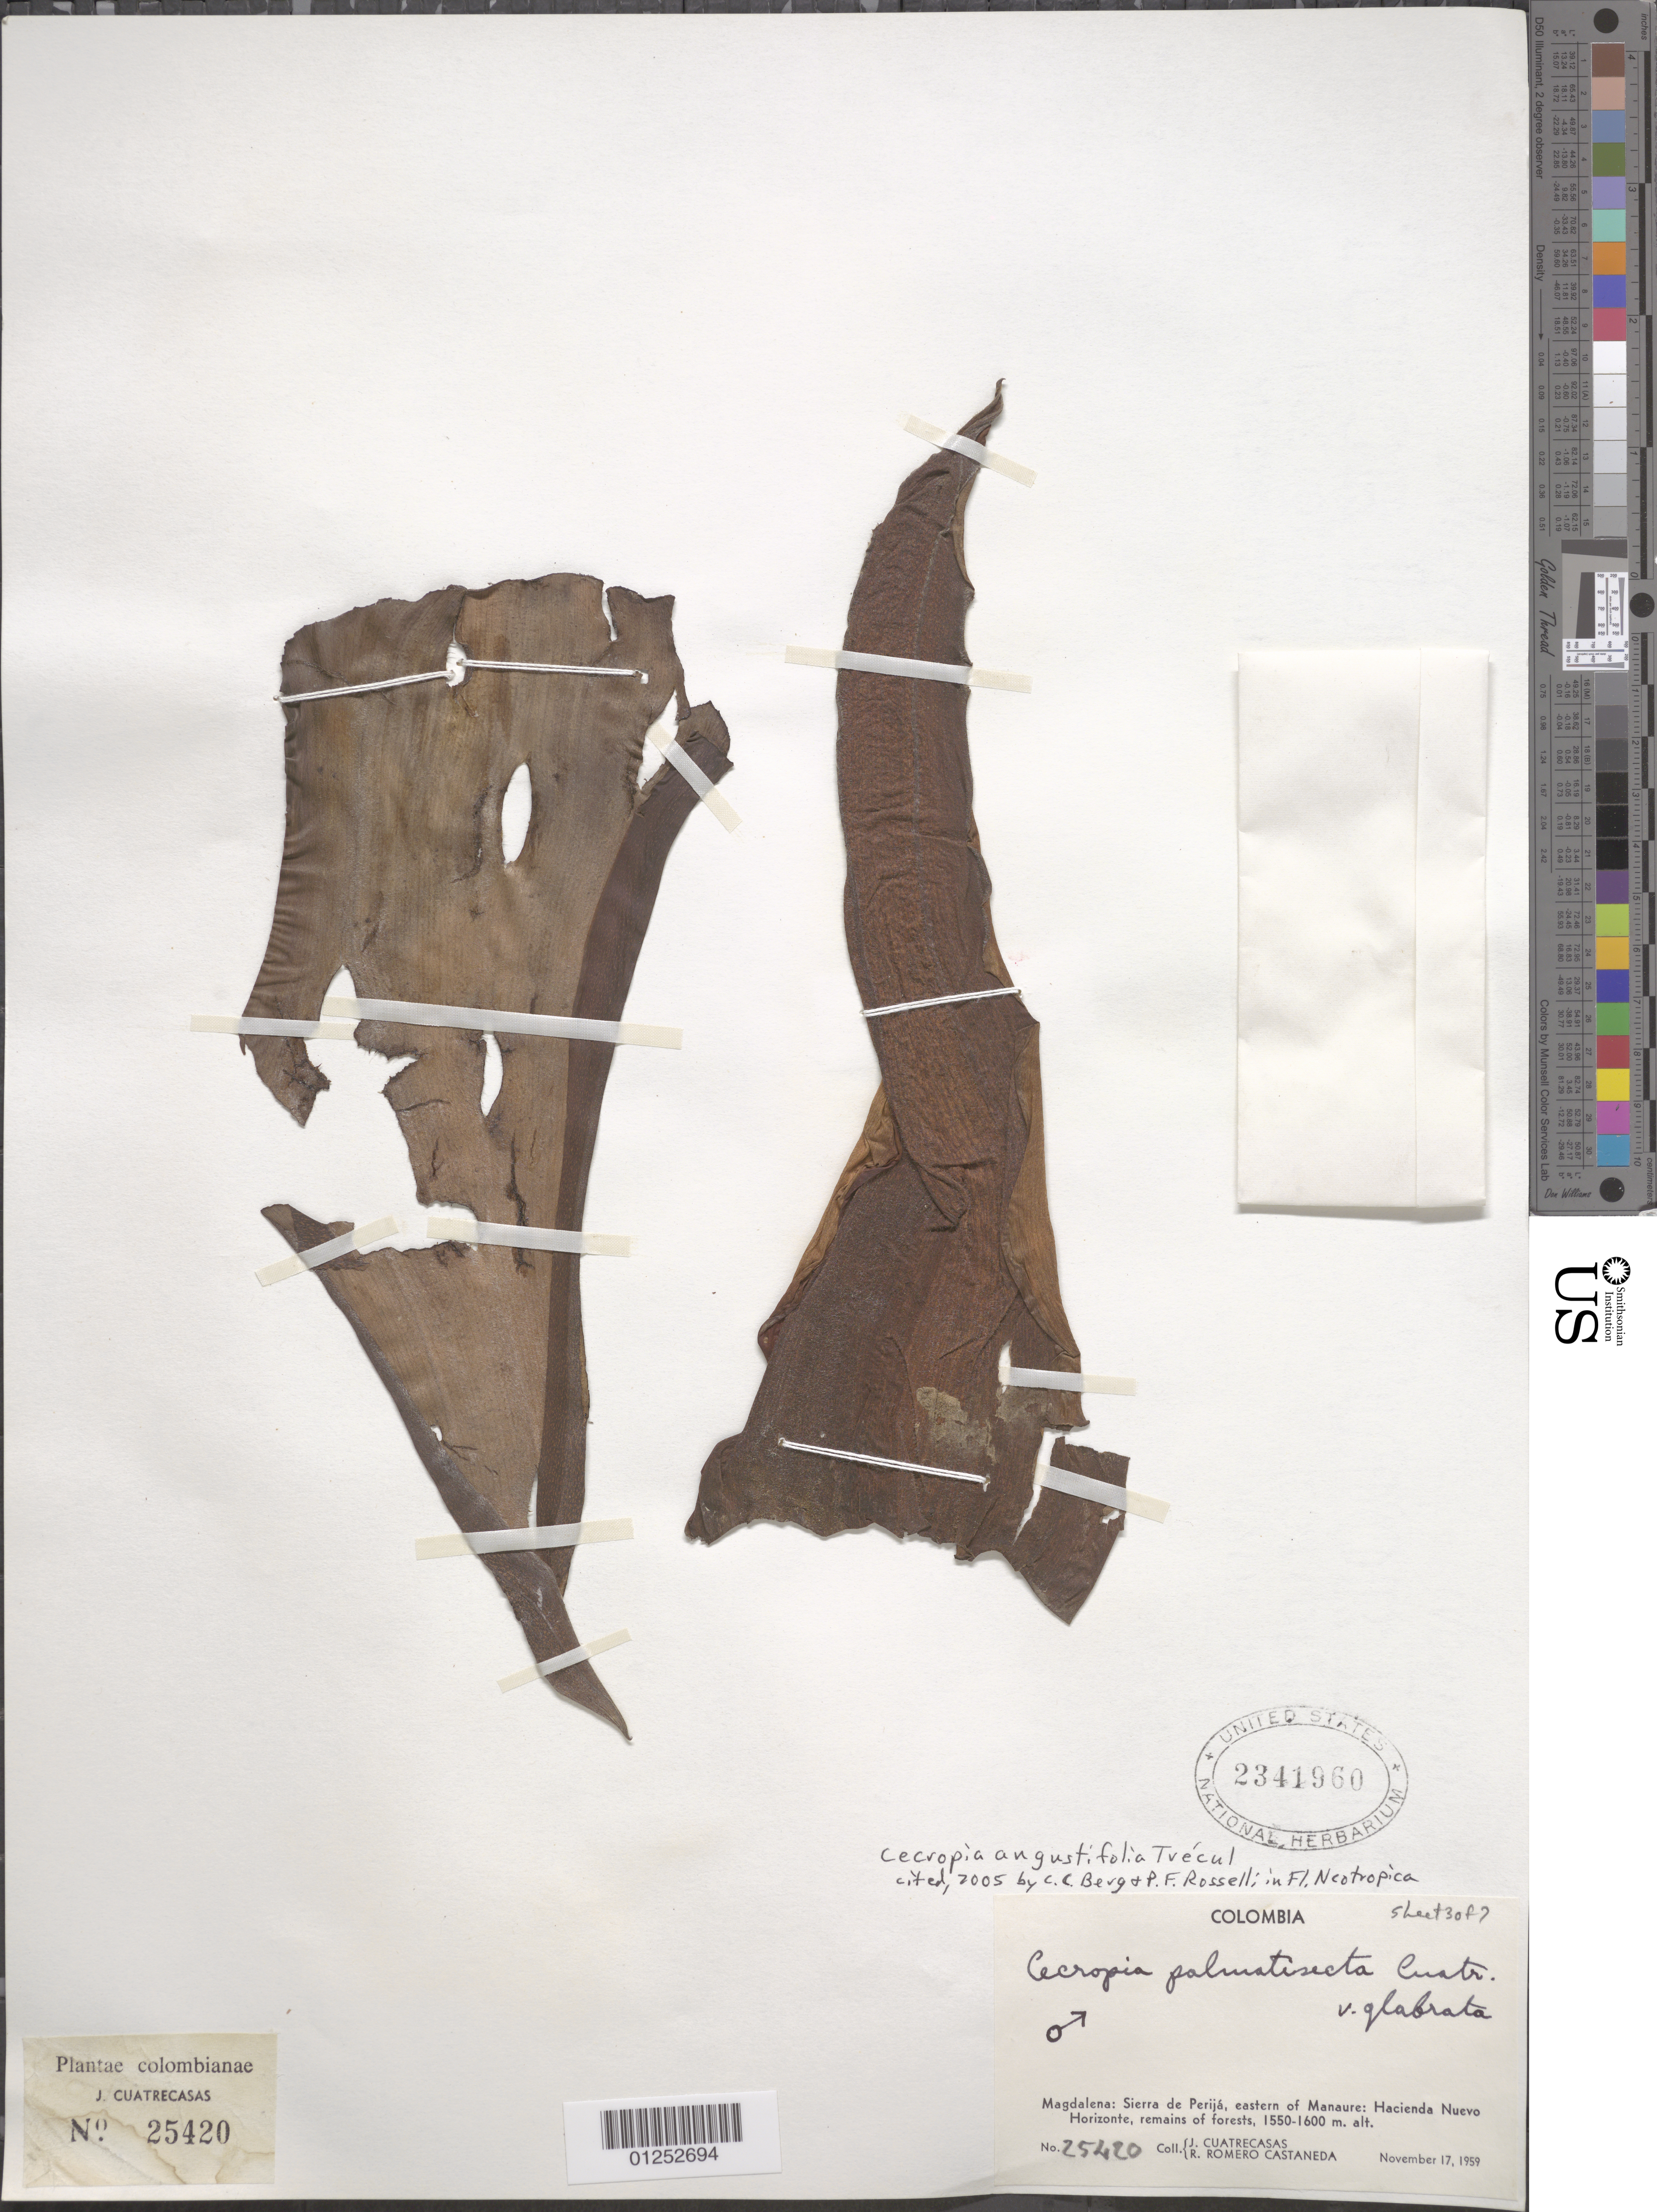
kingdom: Plantae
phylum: Tracheophyta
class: Magnoliopsida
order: Rosales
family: Urticaceae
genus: Cecropia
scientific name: Cecropia angustifolia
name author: Trécul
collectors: J. Cuatrecasas & R. Romero Castañeda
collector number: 25420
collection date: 1959-11-17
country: Colombia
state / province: Magdalena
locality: Sierra de Perijá, eastern of Manaure: Hacienda Nuevo Horizonte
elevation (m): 1550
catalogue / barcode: US 2341960